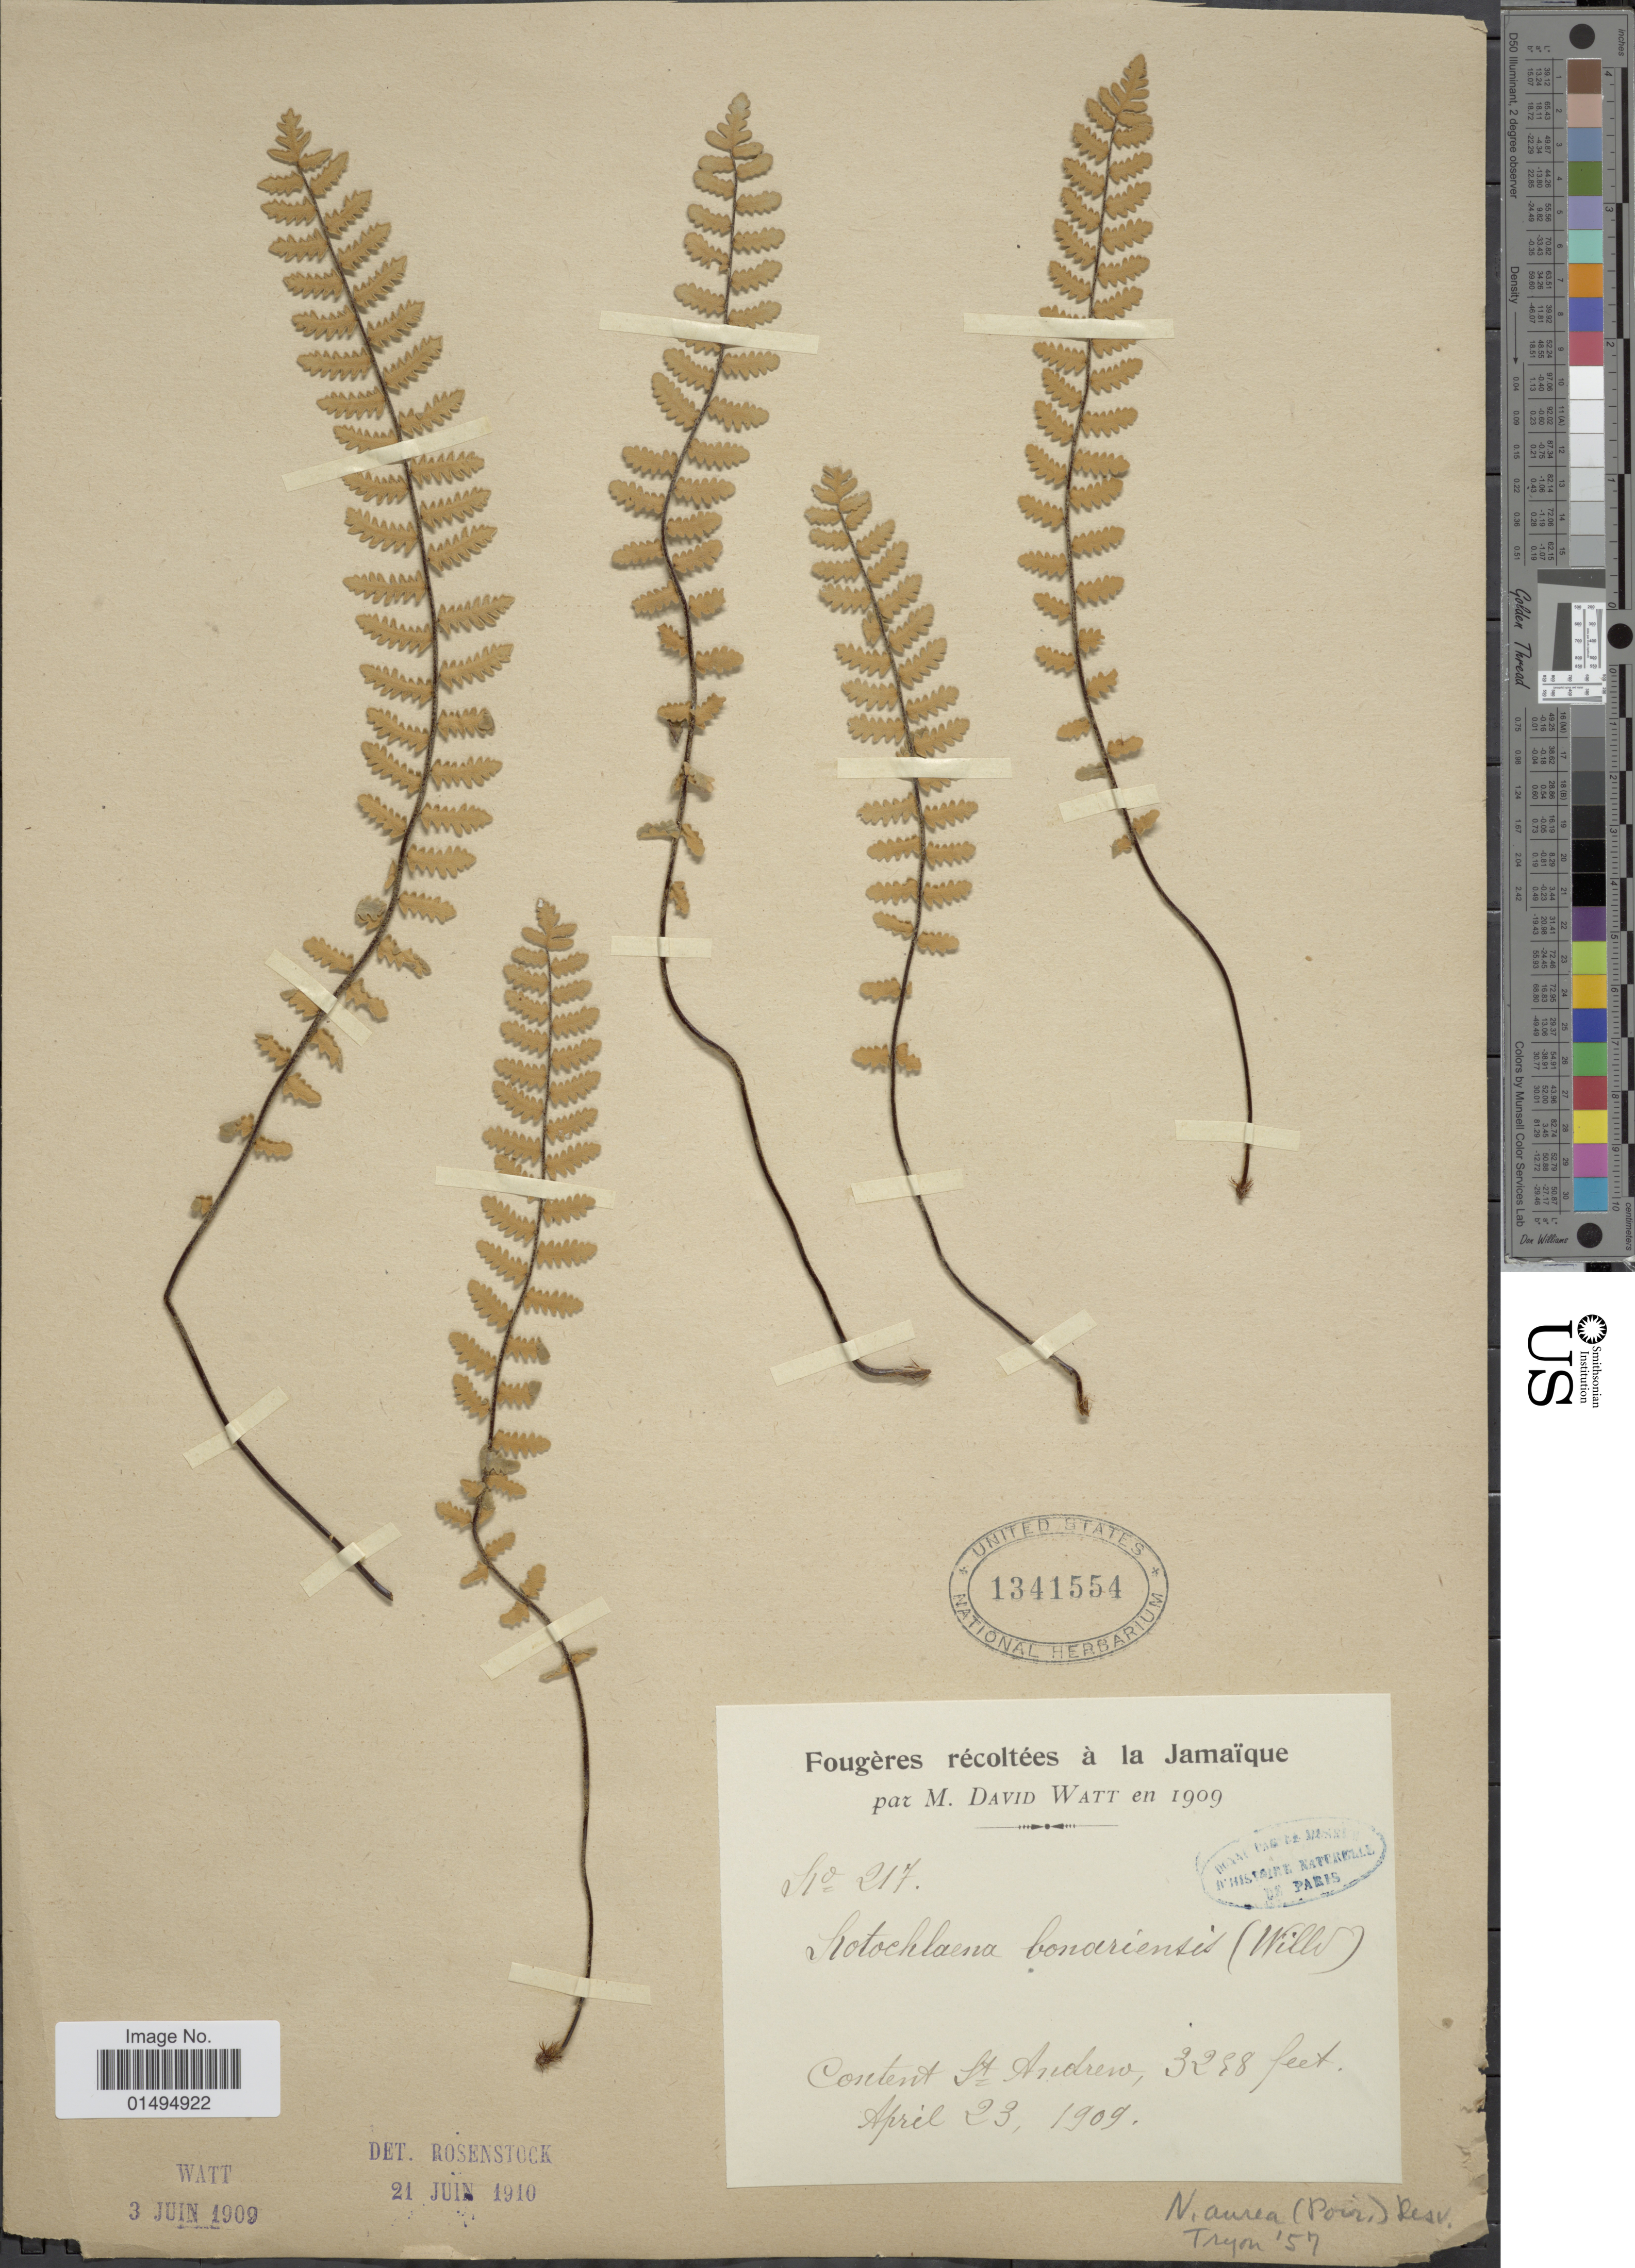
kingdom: Plantae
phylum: Tracheophyta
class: Polypodiopsida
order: Polypodiales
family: Pteridaceae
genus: Myriopteris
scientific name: Myriopteris aurea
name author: (Poir.) Grusz & Windham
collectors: D. A. P. Watt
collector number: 217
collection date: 1909-03-23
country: Jamaica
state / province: Saint Andrew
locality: Content St. Andrew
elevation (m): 993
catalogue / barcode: US 1341554